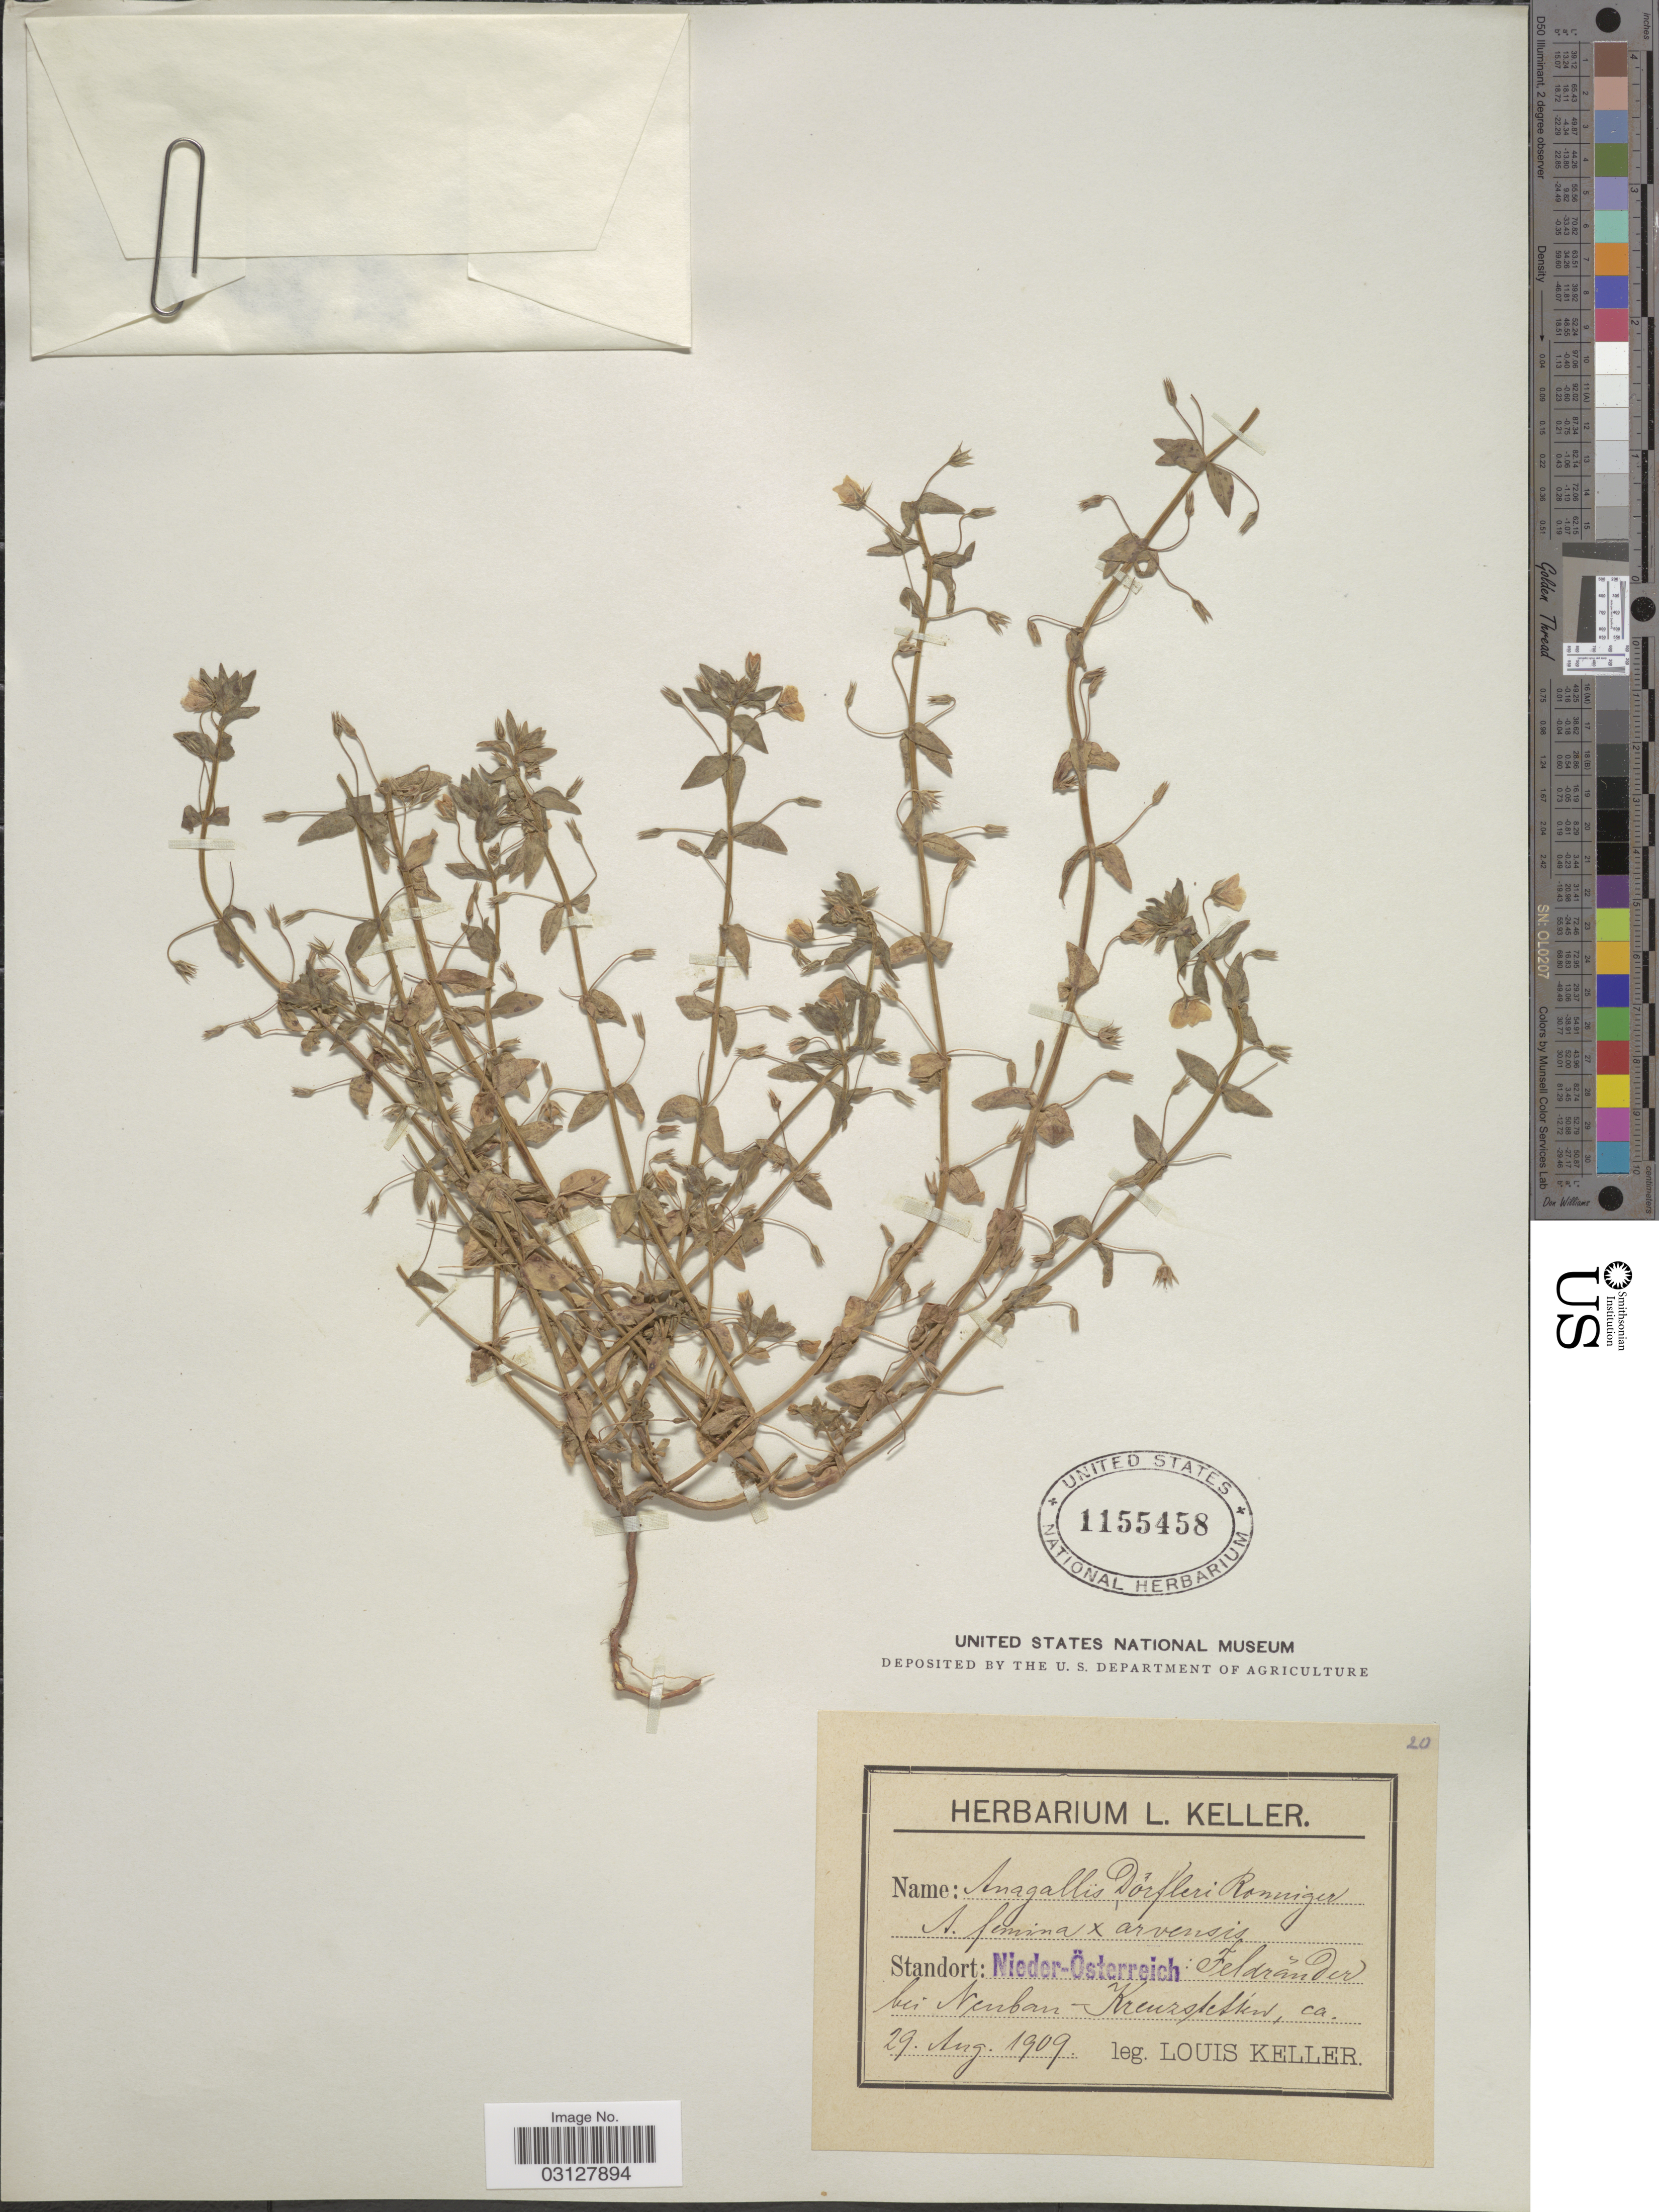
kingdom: Plantae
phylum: Tracheophyta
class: Magnoliopsida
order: Ericales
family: Primulaceae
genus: Anagallis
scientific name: Anagallis doerfleri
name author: Ronniger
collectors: L. Keller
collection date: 1909-08-29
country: Austria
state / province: Niederosterreich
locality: Feldrãnder bei Neuban [interpreted]-Kreuzstessen [interpreted].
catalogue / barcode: US 1155458